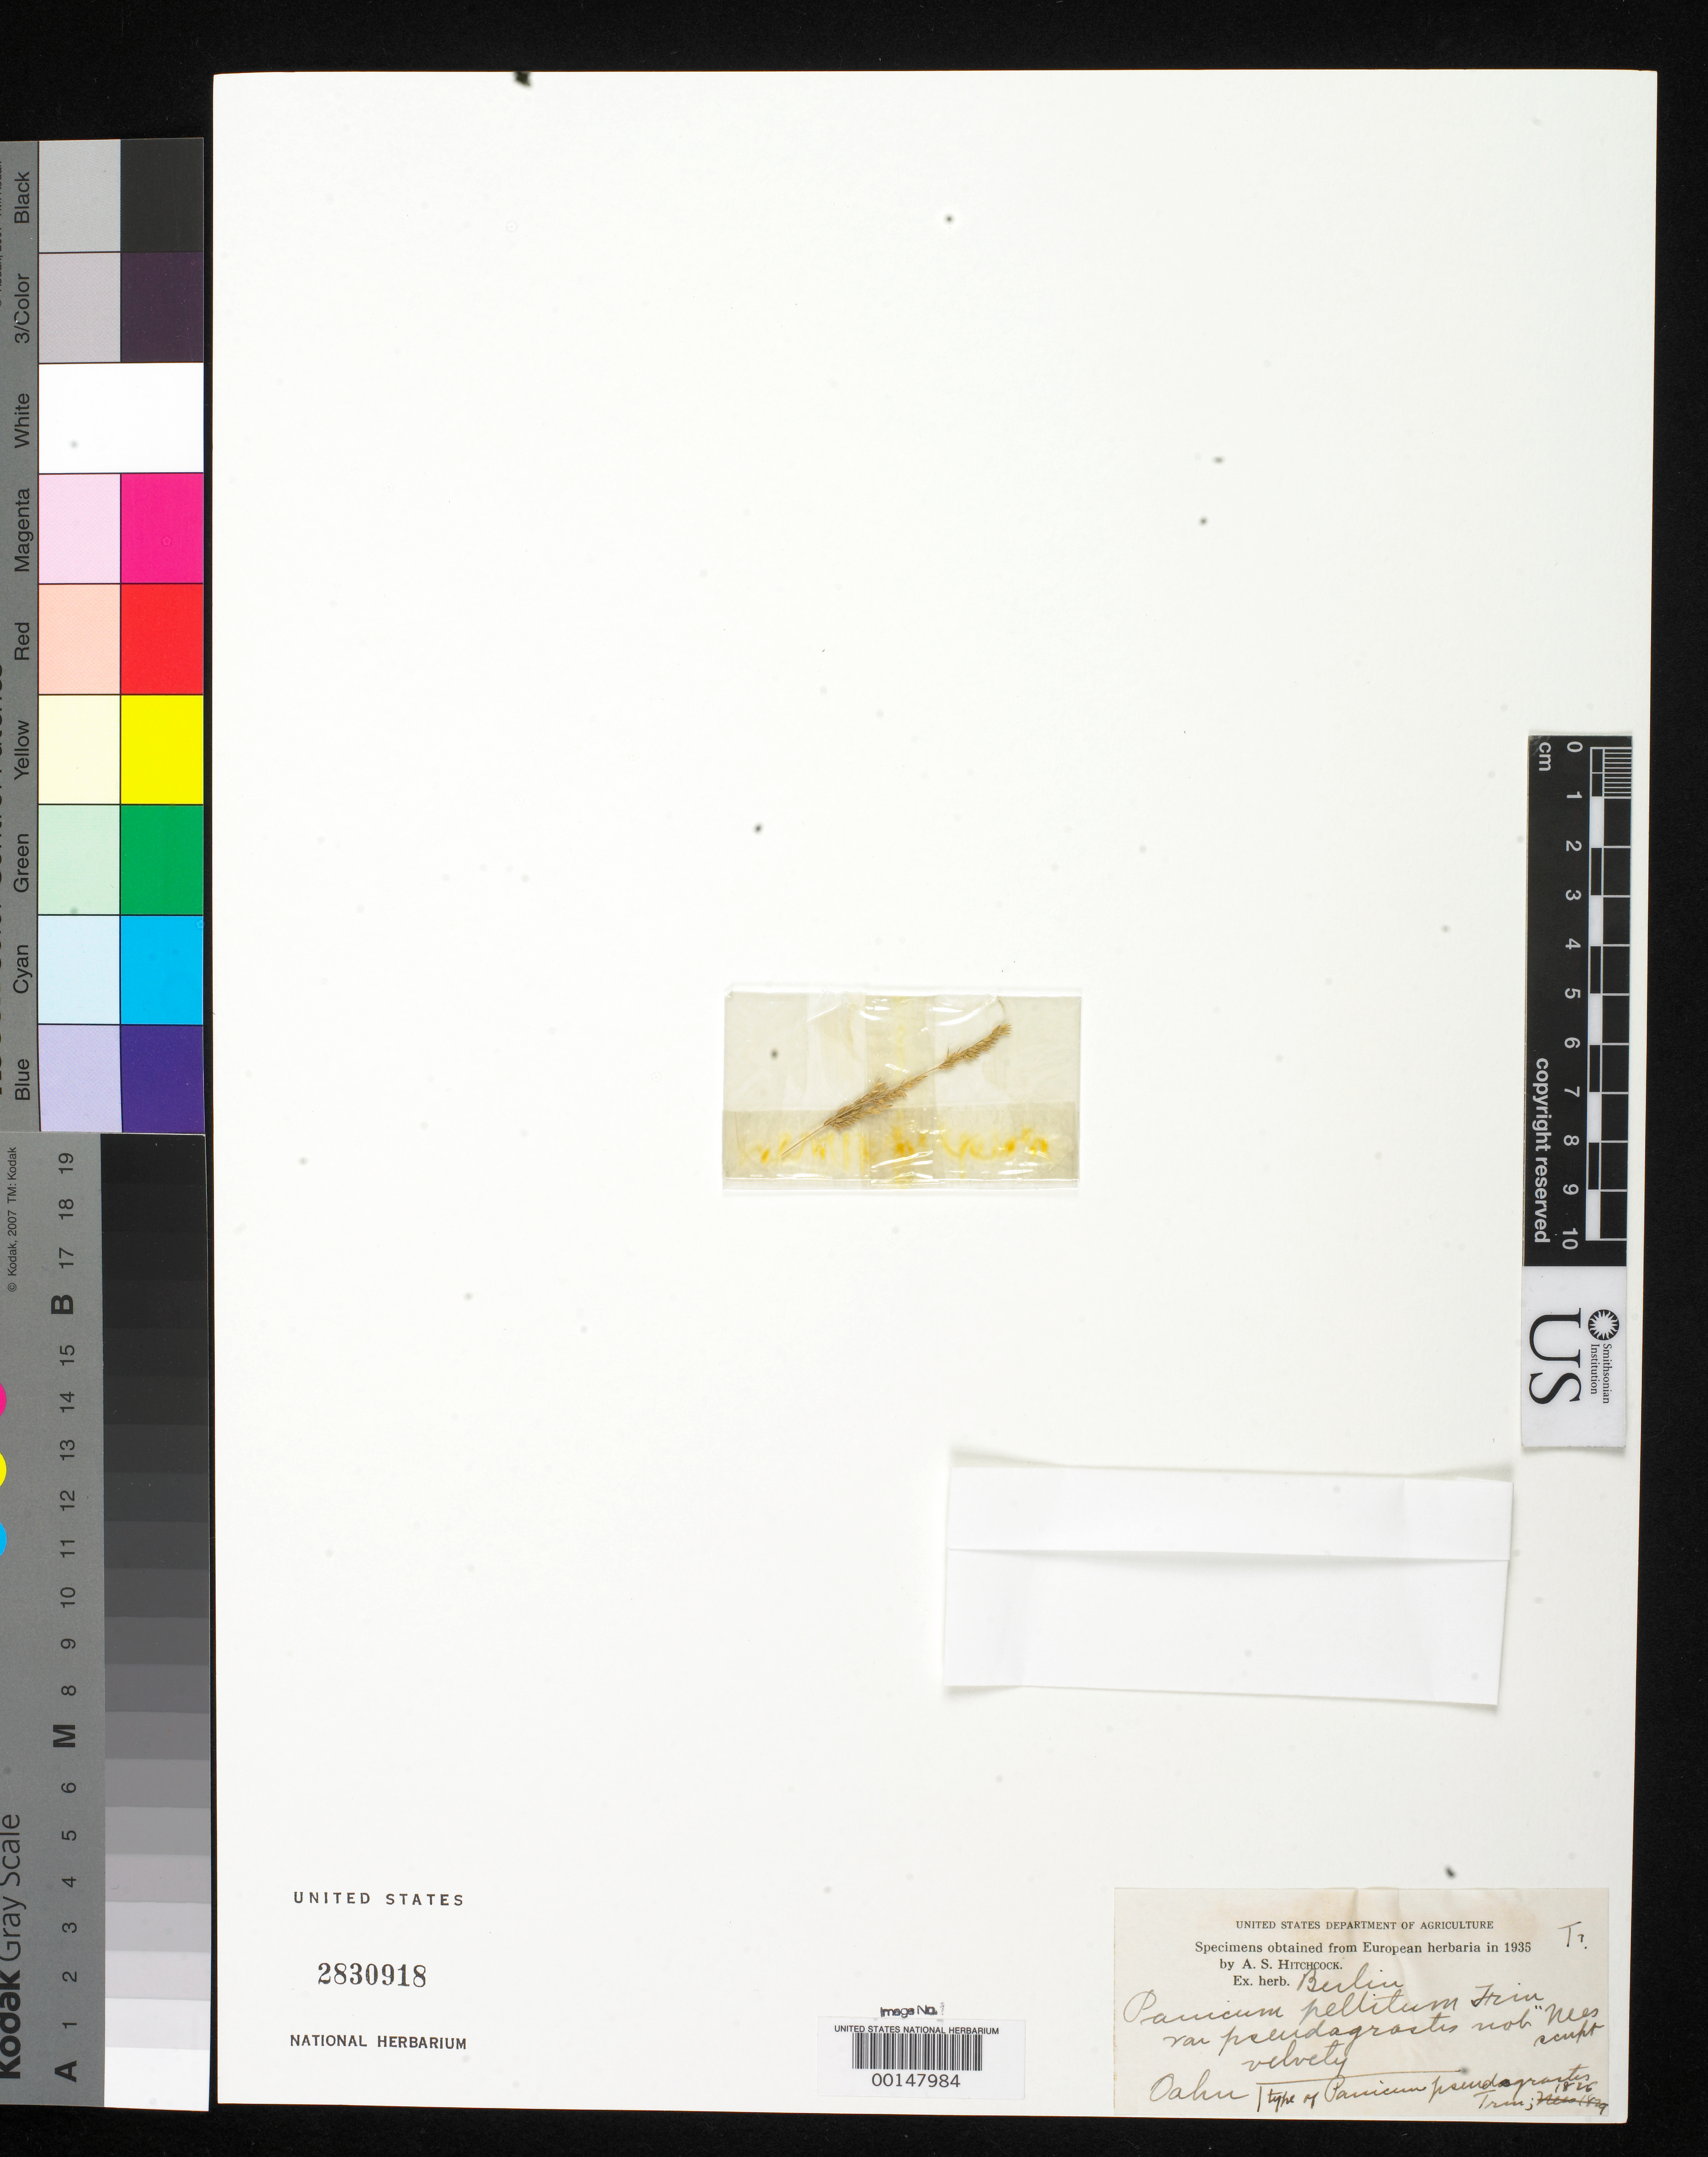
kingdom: Plantae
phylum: Tracheophyta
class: Liliopsida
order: Poales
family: Poaceae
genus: Panicum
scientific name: Panicum pseudagrostis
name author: Trin.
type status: Type Fragment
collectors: ex herb. Chamisso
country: United States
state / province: Hawaii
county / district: Honolulu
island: Oahu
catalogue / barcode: US 2830918